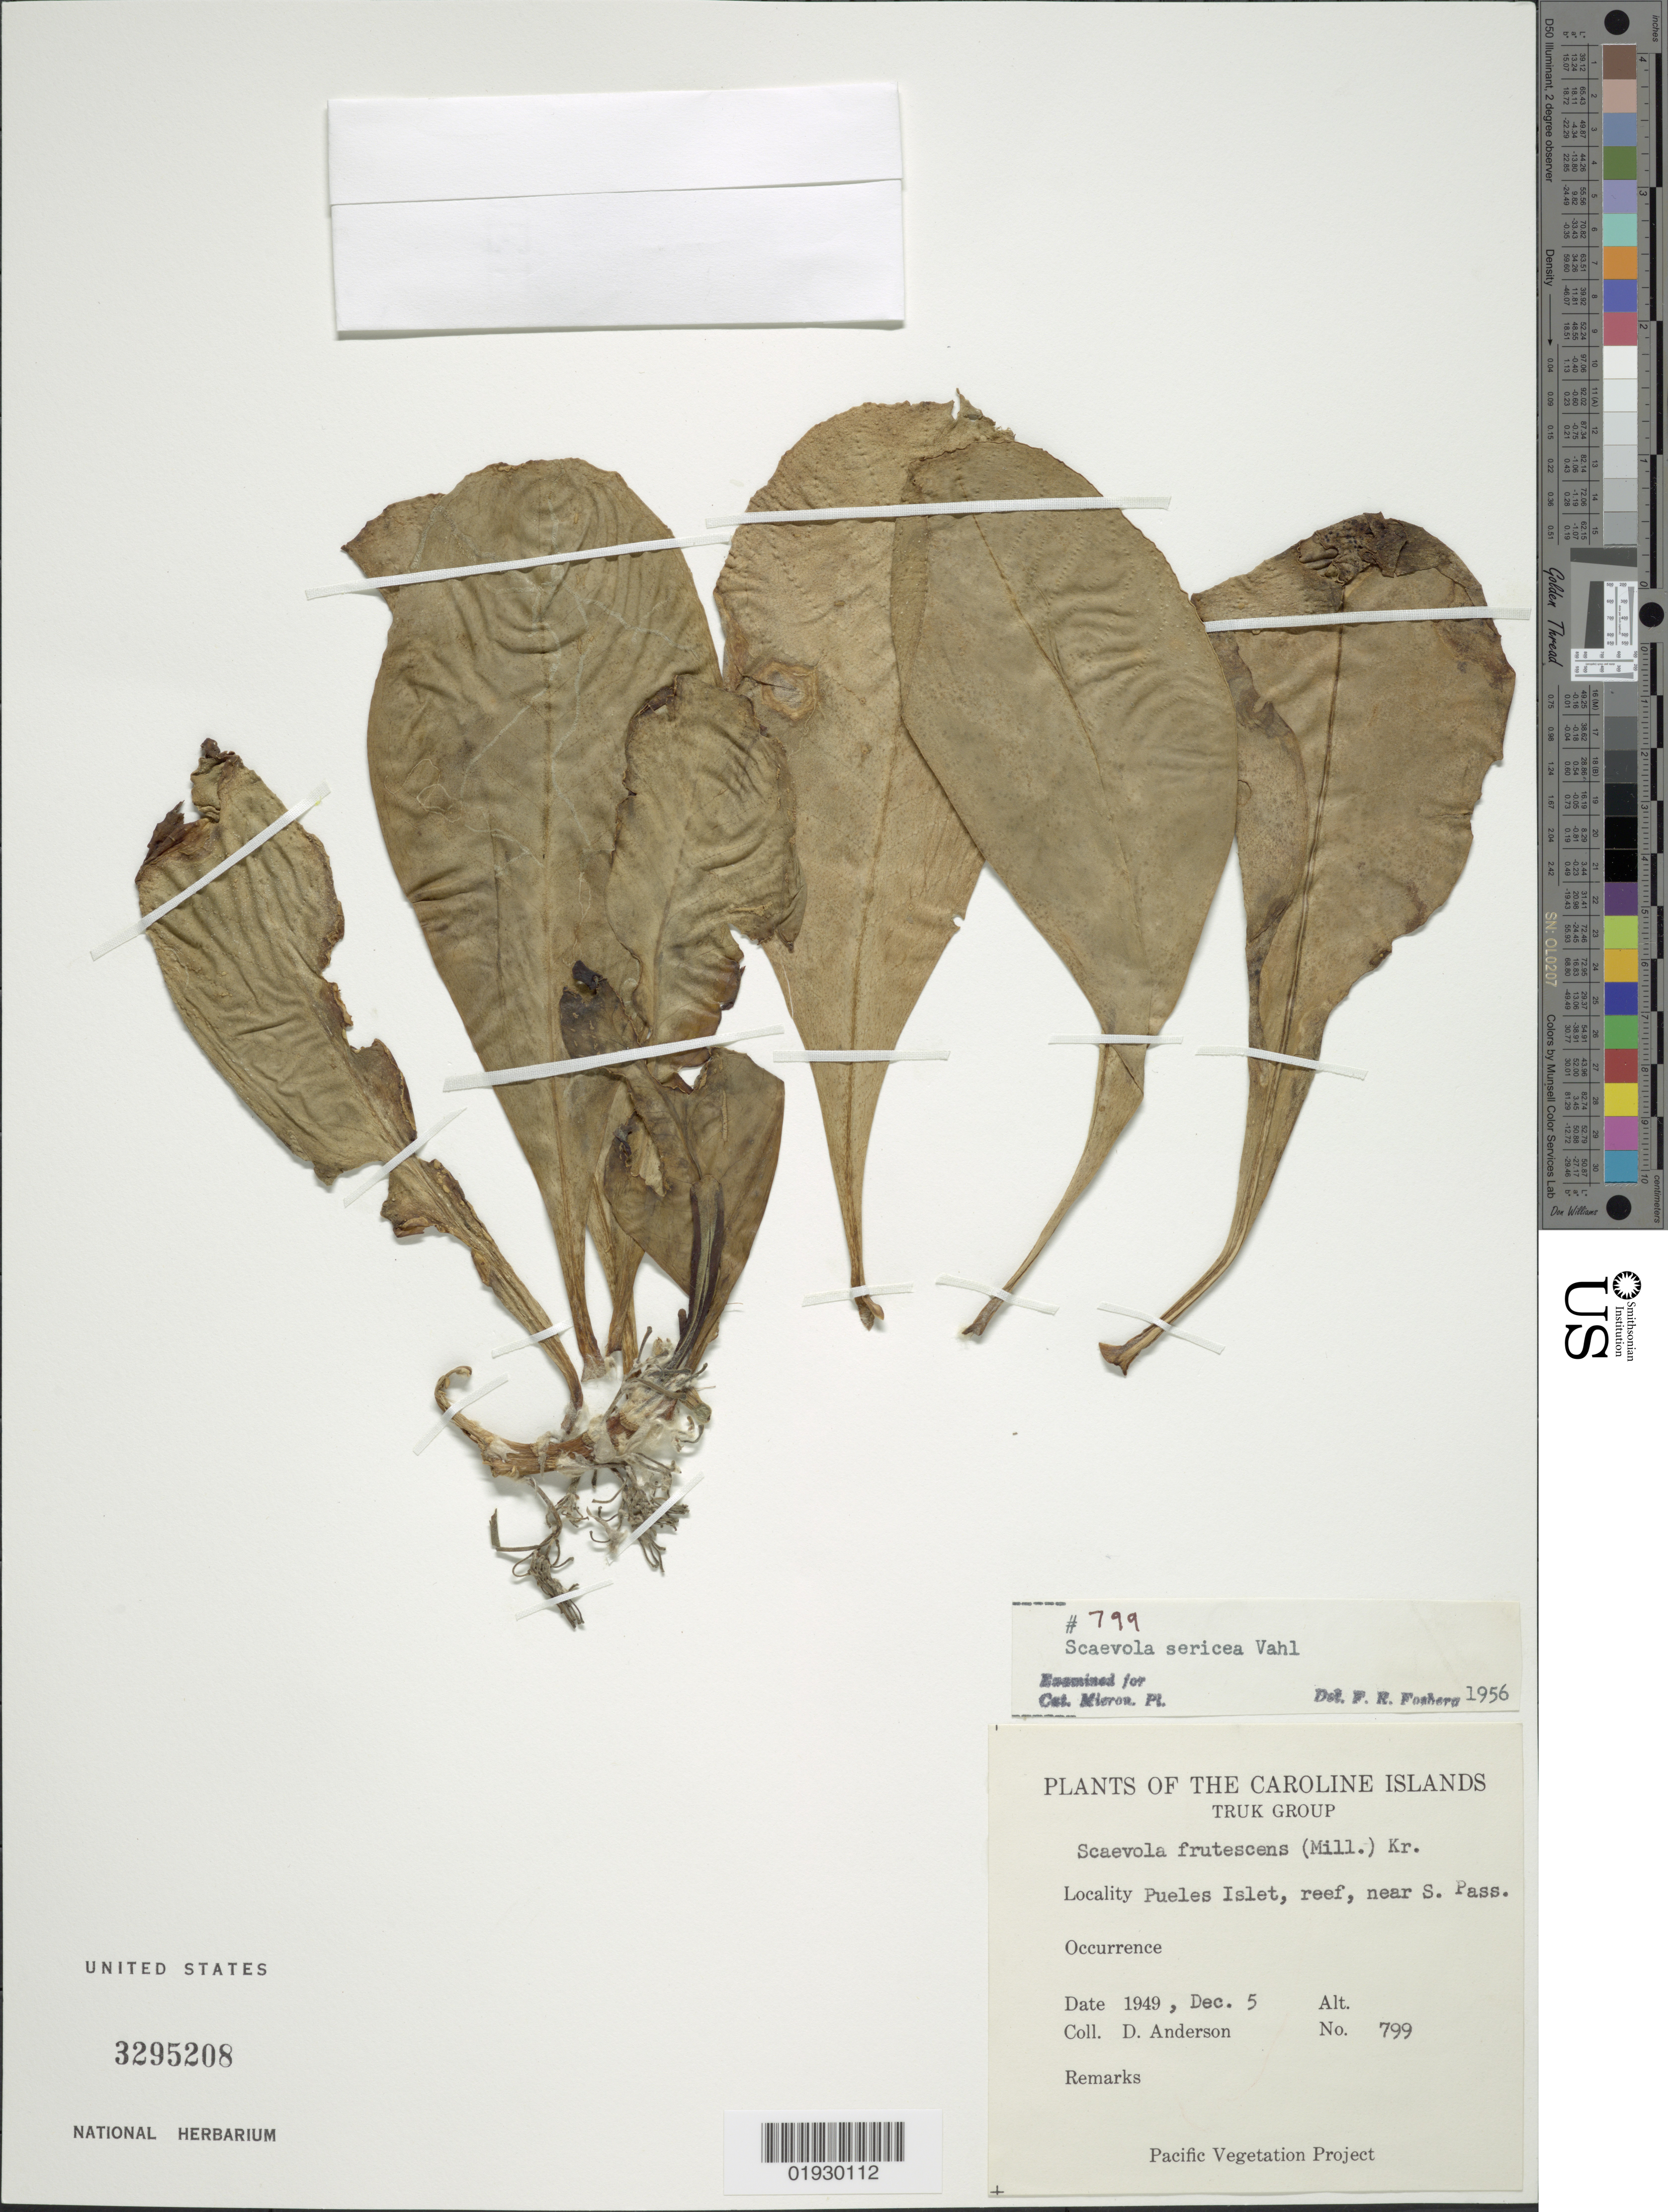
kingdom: Plantae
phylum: Tracheophyta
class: Magnoliopsida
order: Asterales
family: Goodeniaceae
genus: Scaevola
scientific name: Scaevola taccada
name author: (Gaertn.) Roxb.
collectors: D. Anderson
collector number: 799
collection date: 1949-12-05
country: Micronesia, Federated States of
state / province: Truk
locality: Caroline Islands, Truk Group, Pueles Islet, reef, nea S. Pass.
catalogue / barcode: US 3295208